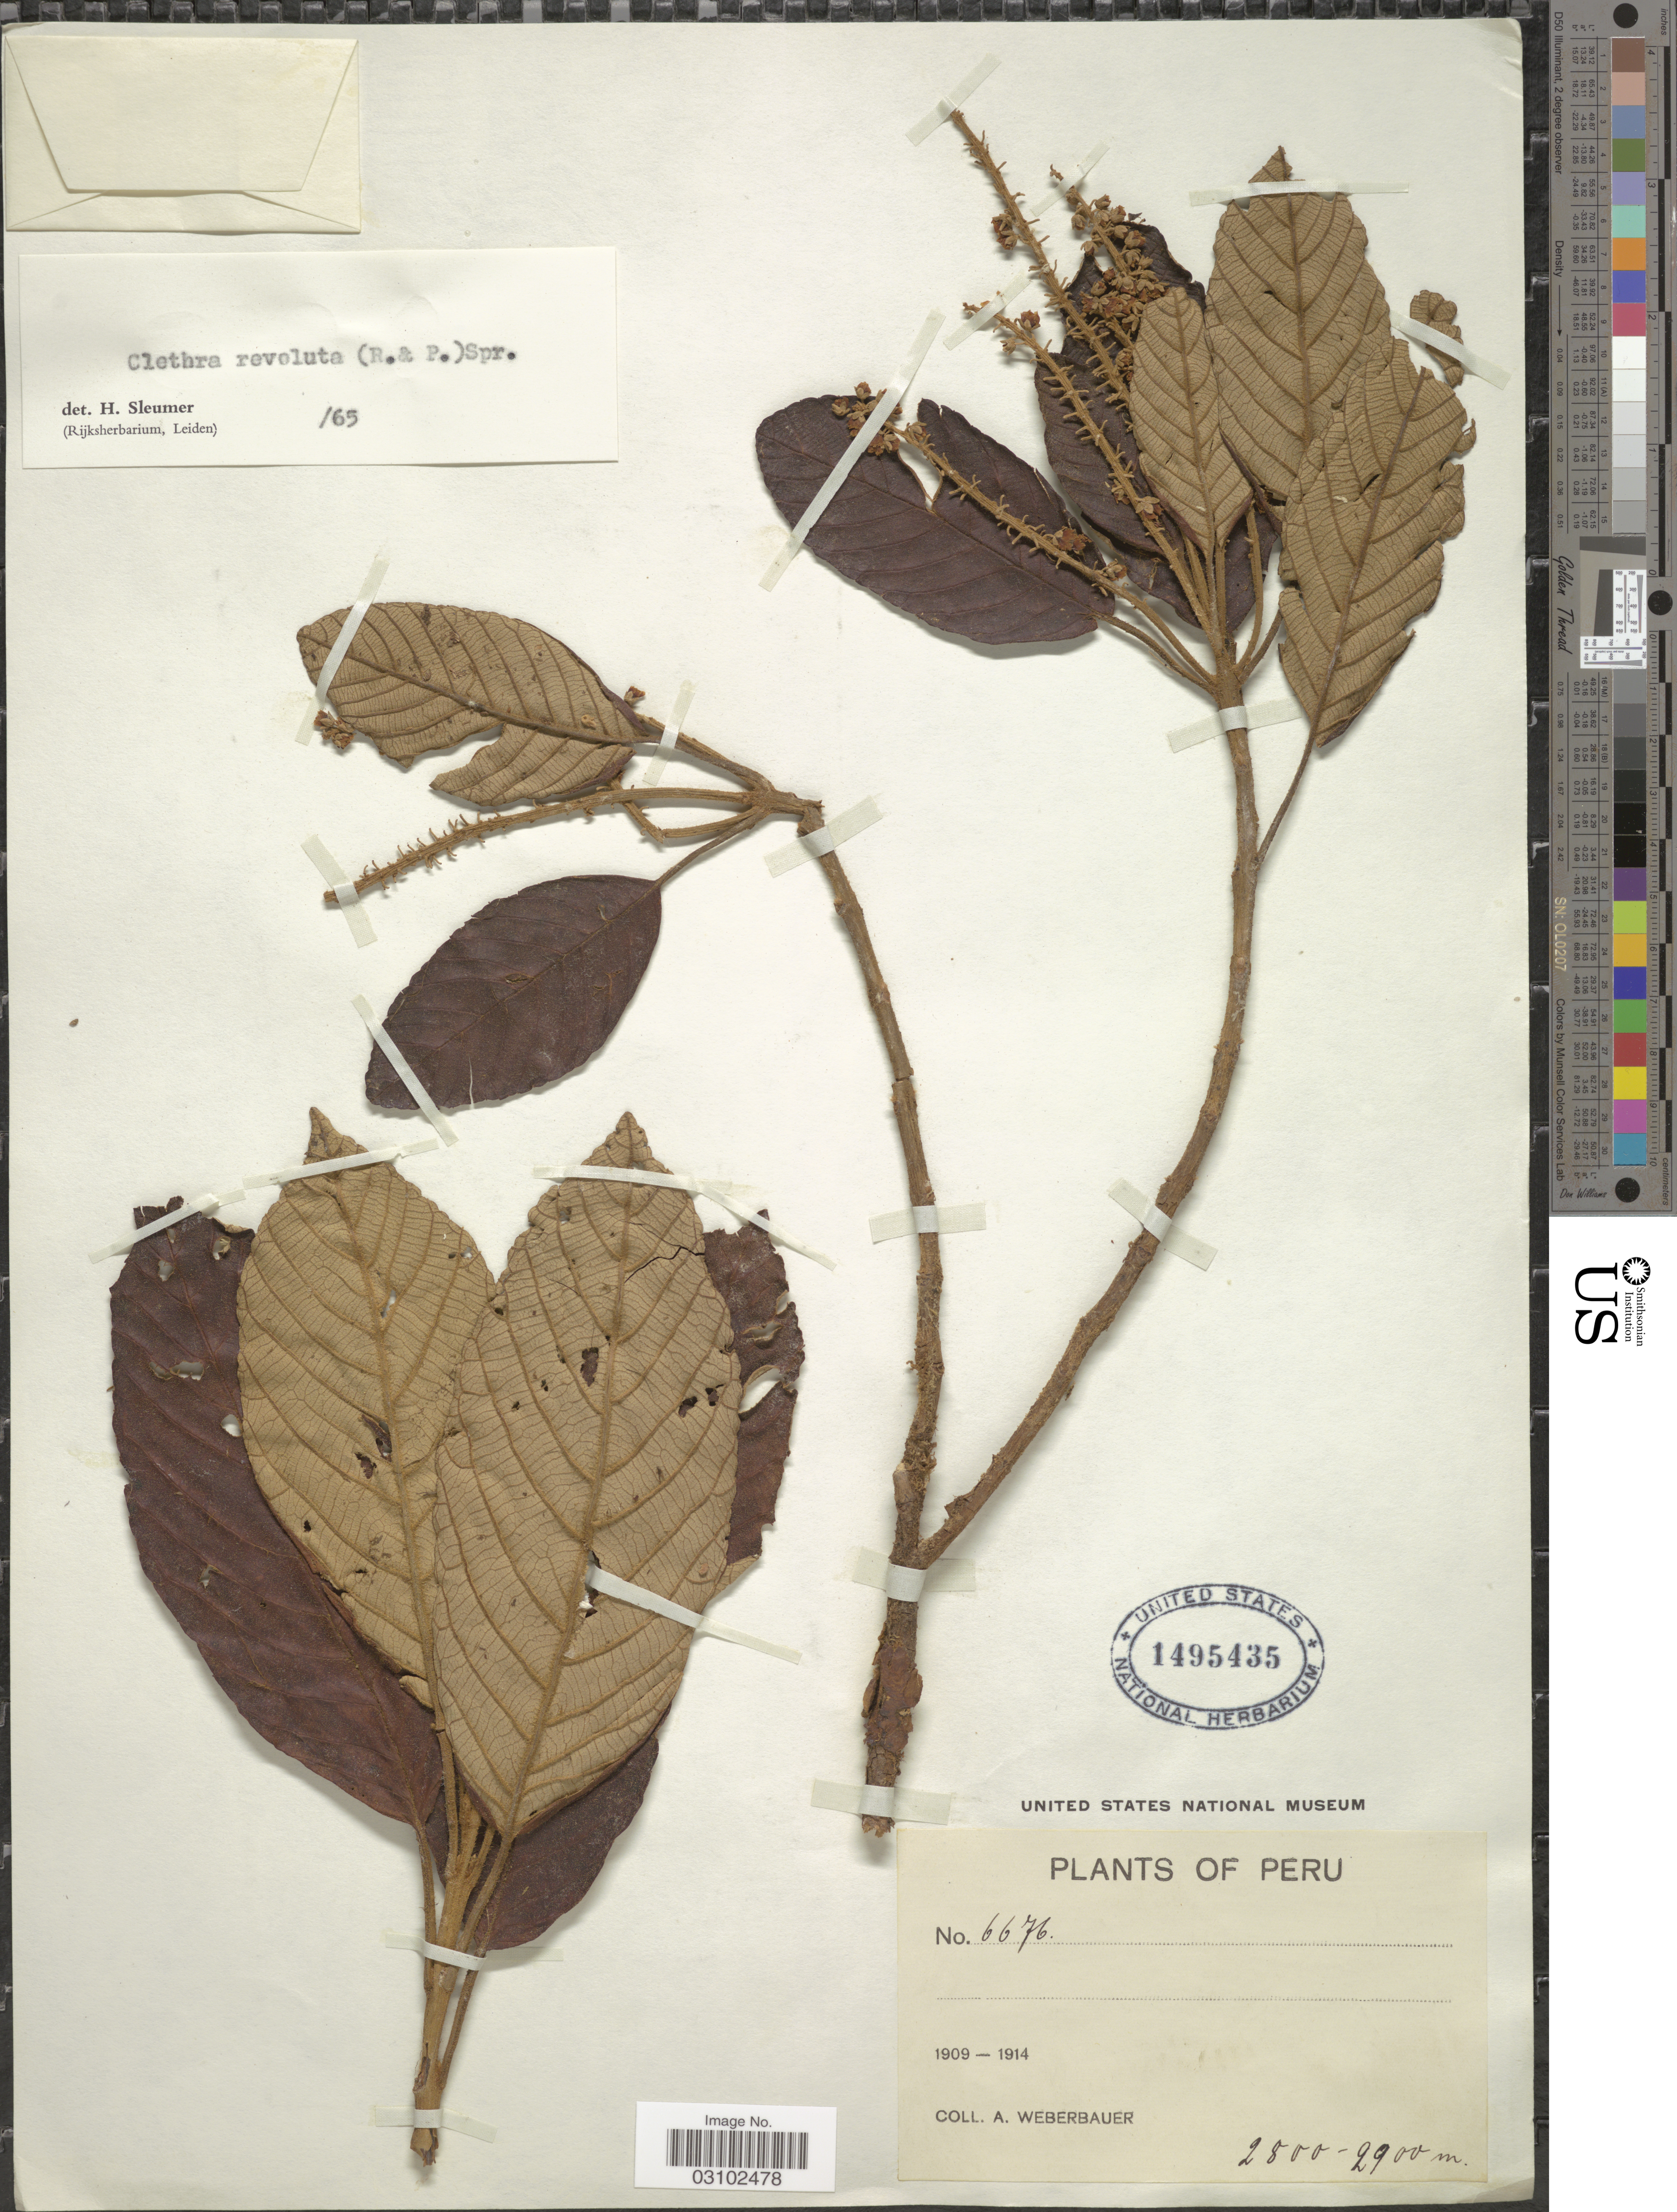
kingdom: Plantae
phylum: Tracheophyta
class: Magnoliopsida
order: Ericales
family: Clethraceae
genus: Clethra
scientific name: Clethra revoluta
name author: (Ruiz & Pav.) Spreng.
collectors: A. Weberbauer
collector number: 6676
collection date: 1909/1914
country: Peru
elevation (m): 2800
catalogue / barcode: US 1495435